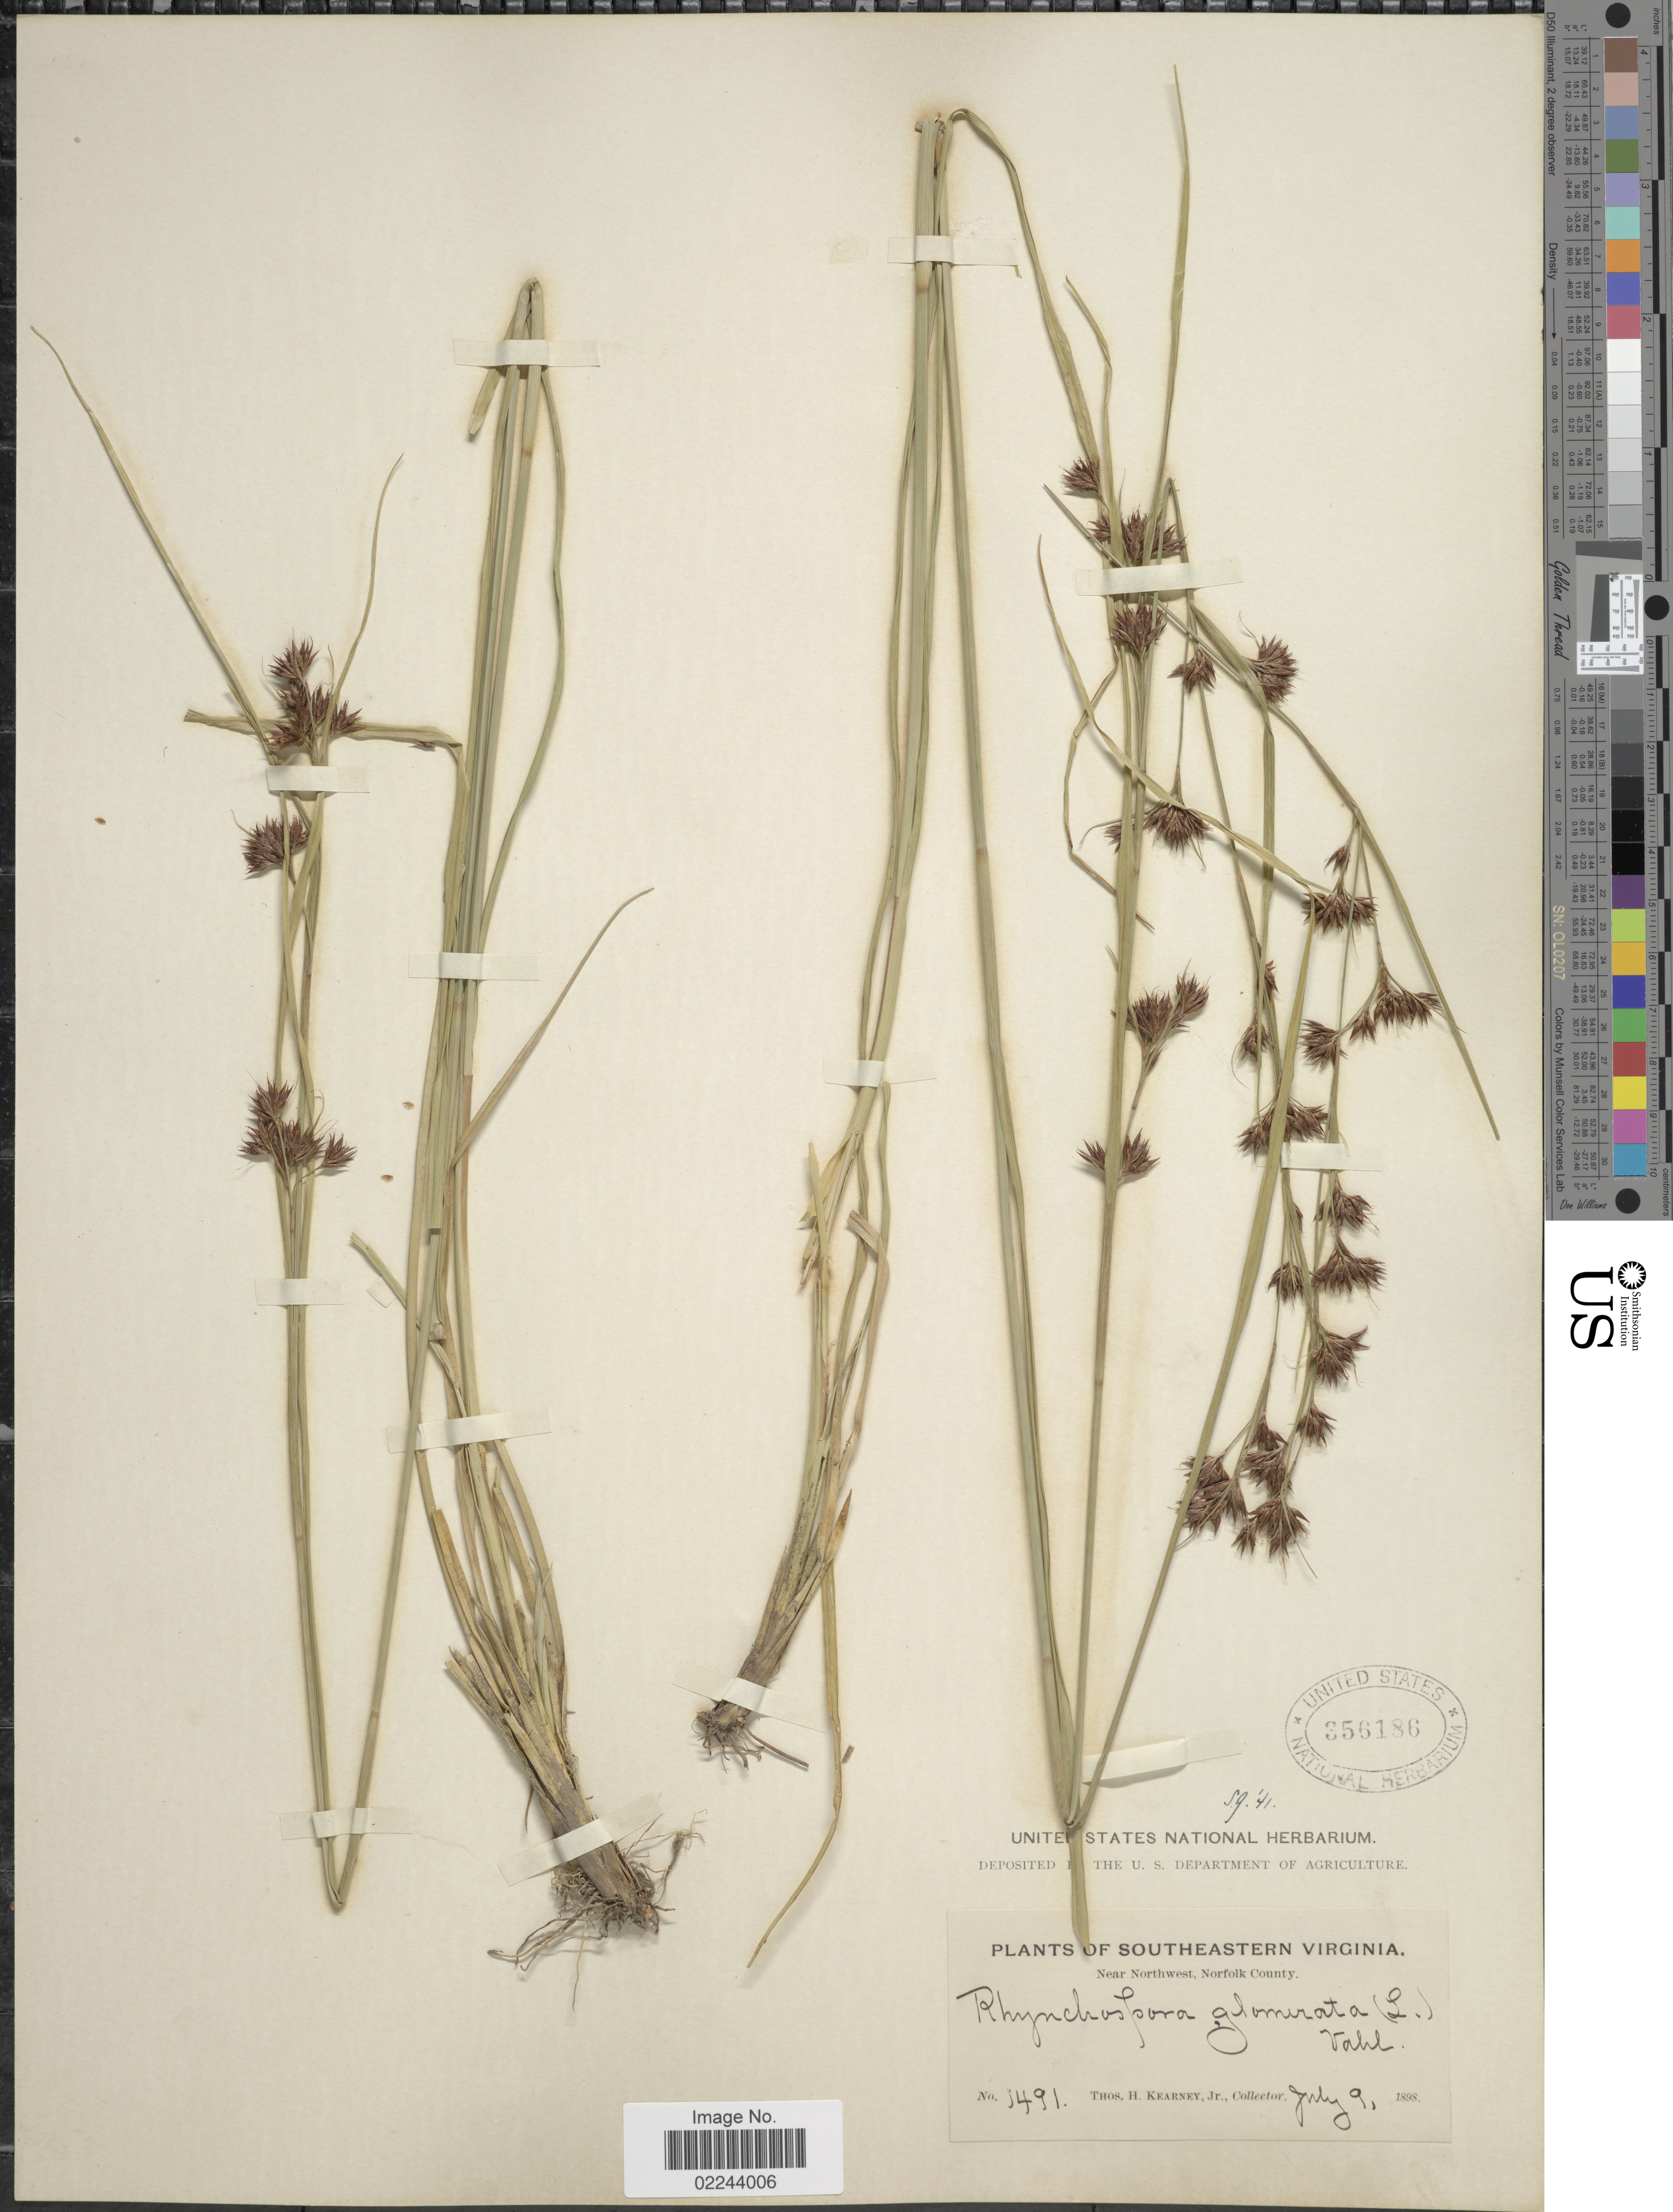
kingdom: Plantae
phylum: Tracheophyta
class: Liliopsida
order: Poales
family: Cyperaceae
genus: Rhynchospora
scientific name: Rhynchospora glomerata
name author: (L.) Vahl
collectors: T. H. Kearney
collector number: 1491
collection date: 1898-07-09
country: United States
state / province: Virginia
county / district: City of Norfolk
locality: Southeastern Virginia, near Northwest, Norfolk County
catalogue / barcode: US 356186